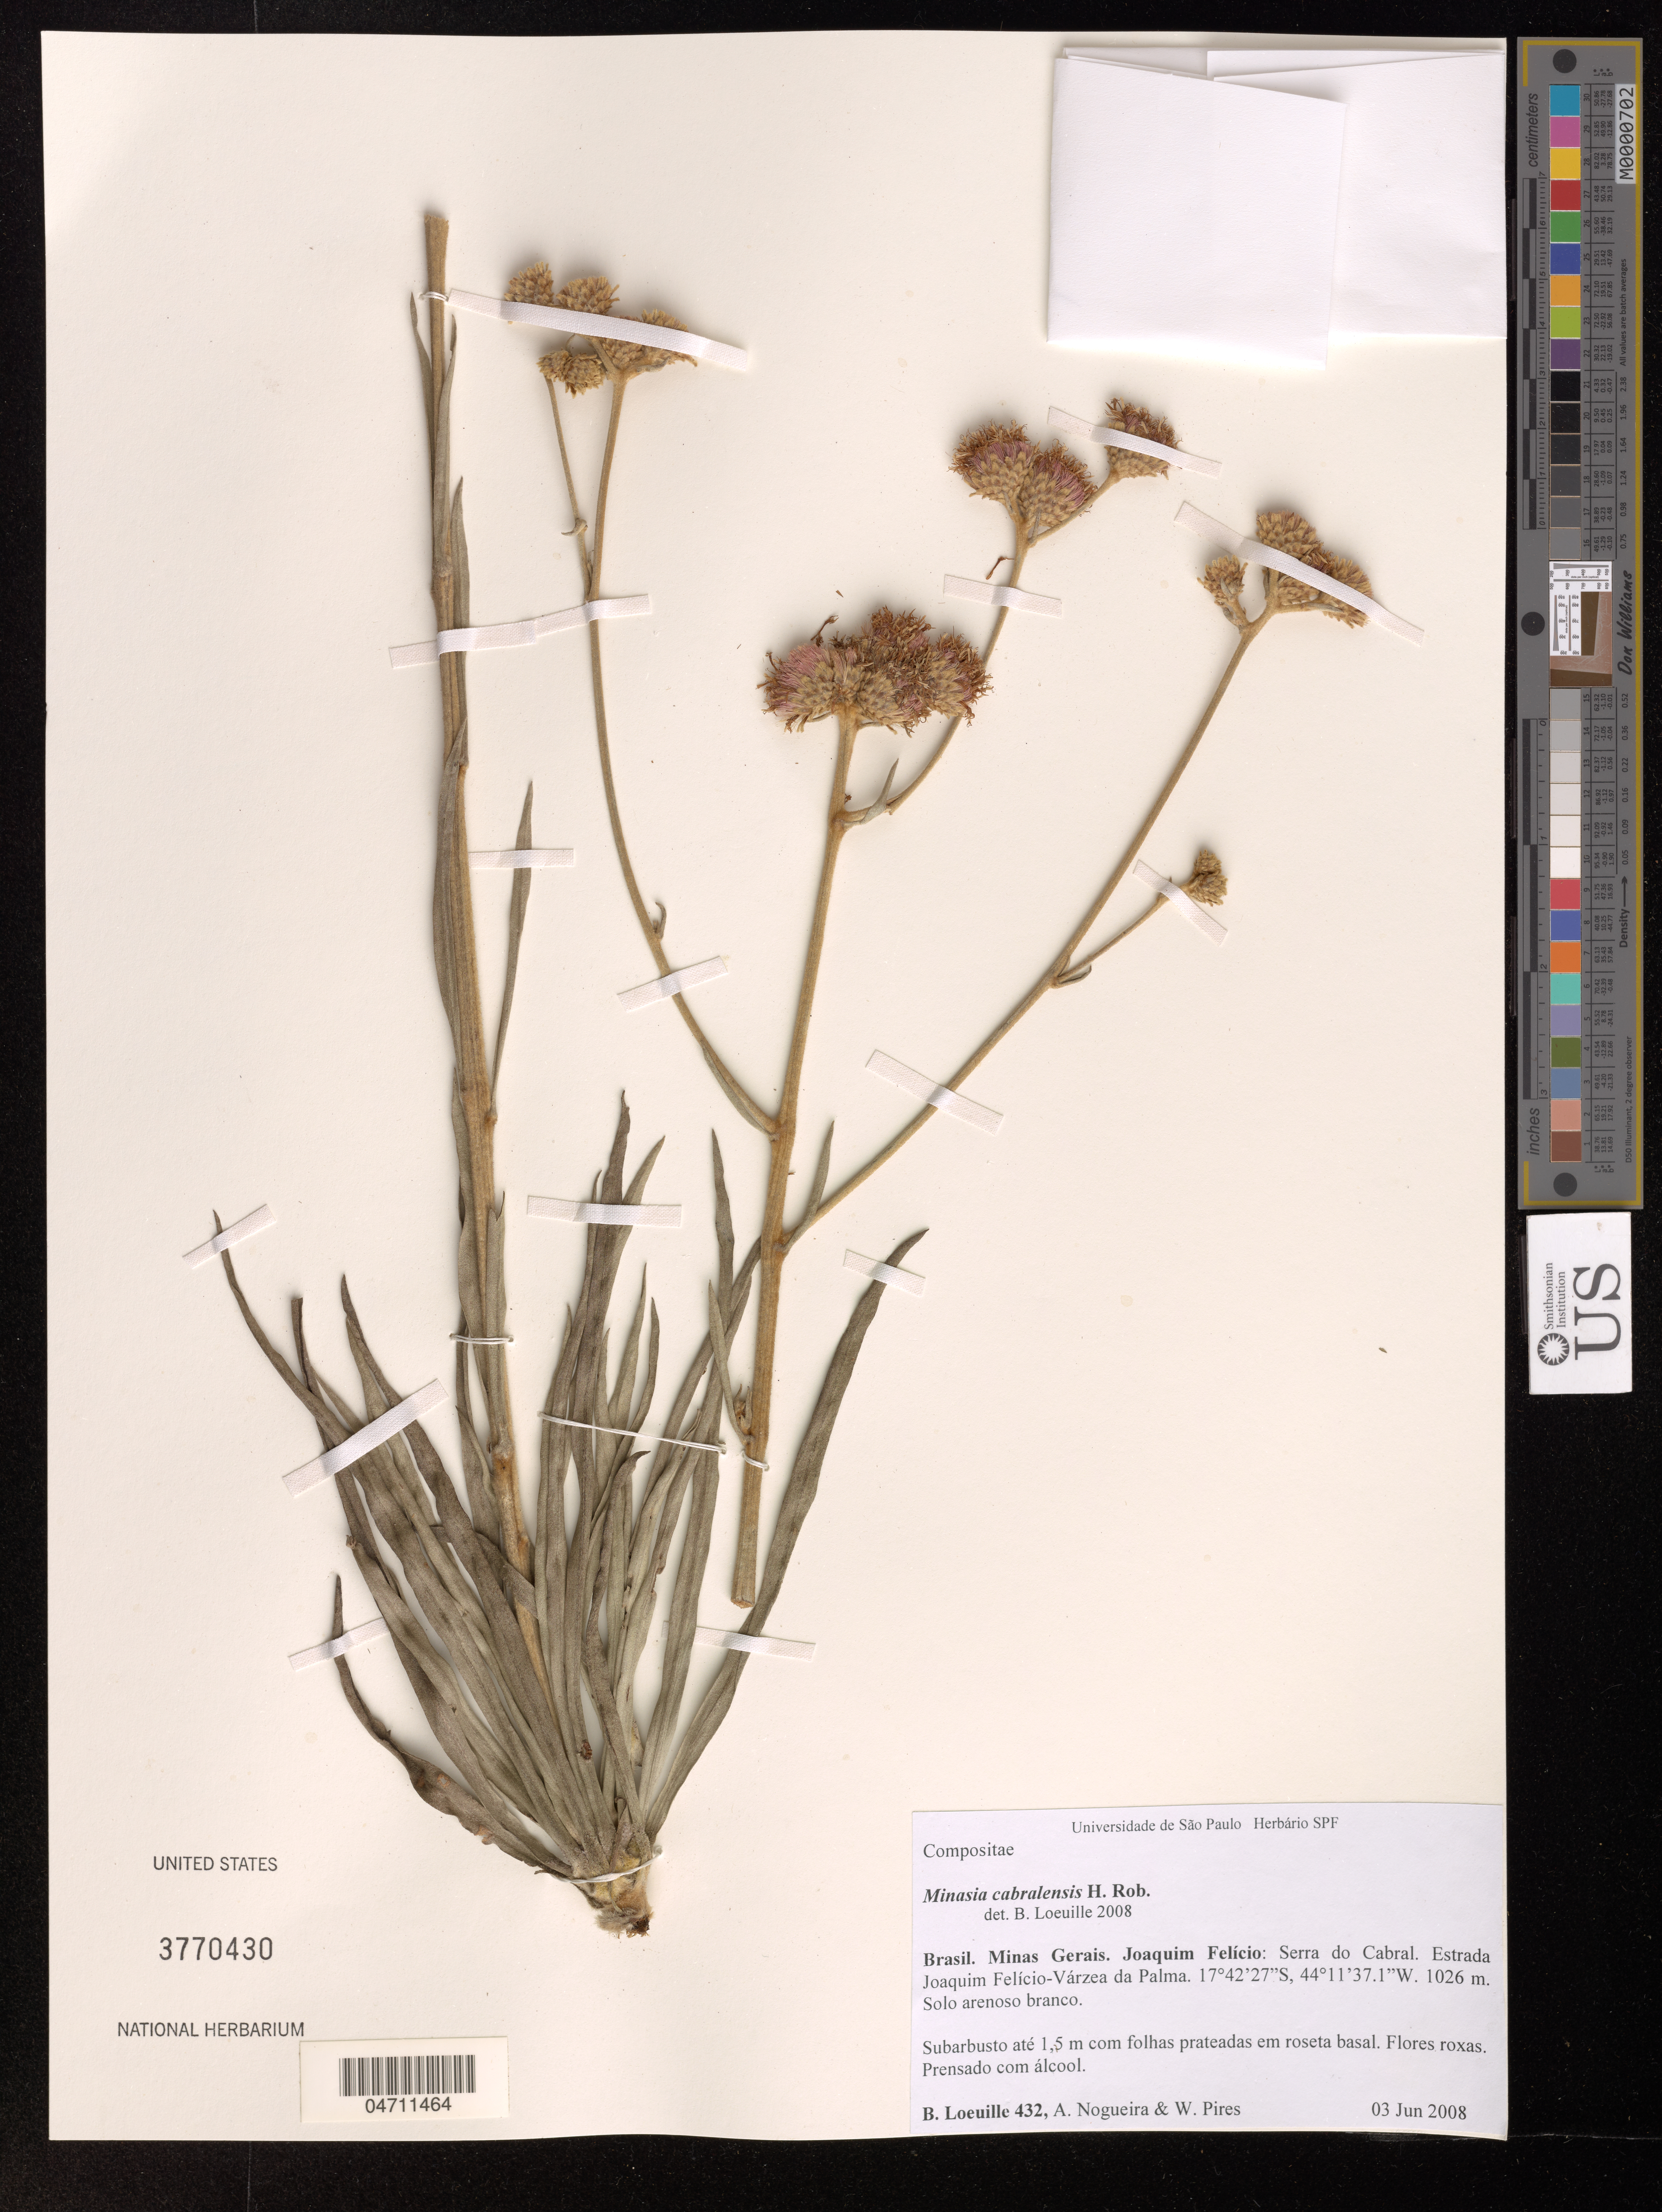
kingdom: Plantae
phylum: Tracheophyta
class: Magnoliopsida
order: Asterales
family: Asteraceae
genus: Minasia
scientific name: Minasia cabralensis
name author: H. Rob.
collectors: B. Loeuille & A. Nogueira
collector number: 432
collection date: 2008-06-03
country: Brazil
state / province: Minas Gerais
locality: Jaoquim Felício: Serra do Cabral. Estrada Joaquin Felício-Várzea da Palma.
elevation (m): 1026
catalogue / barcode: US 3770430